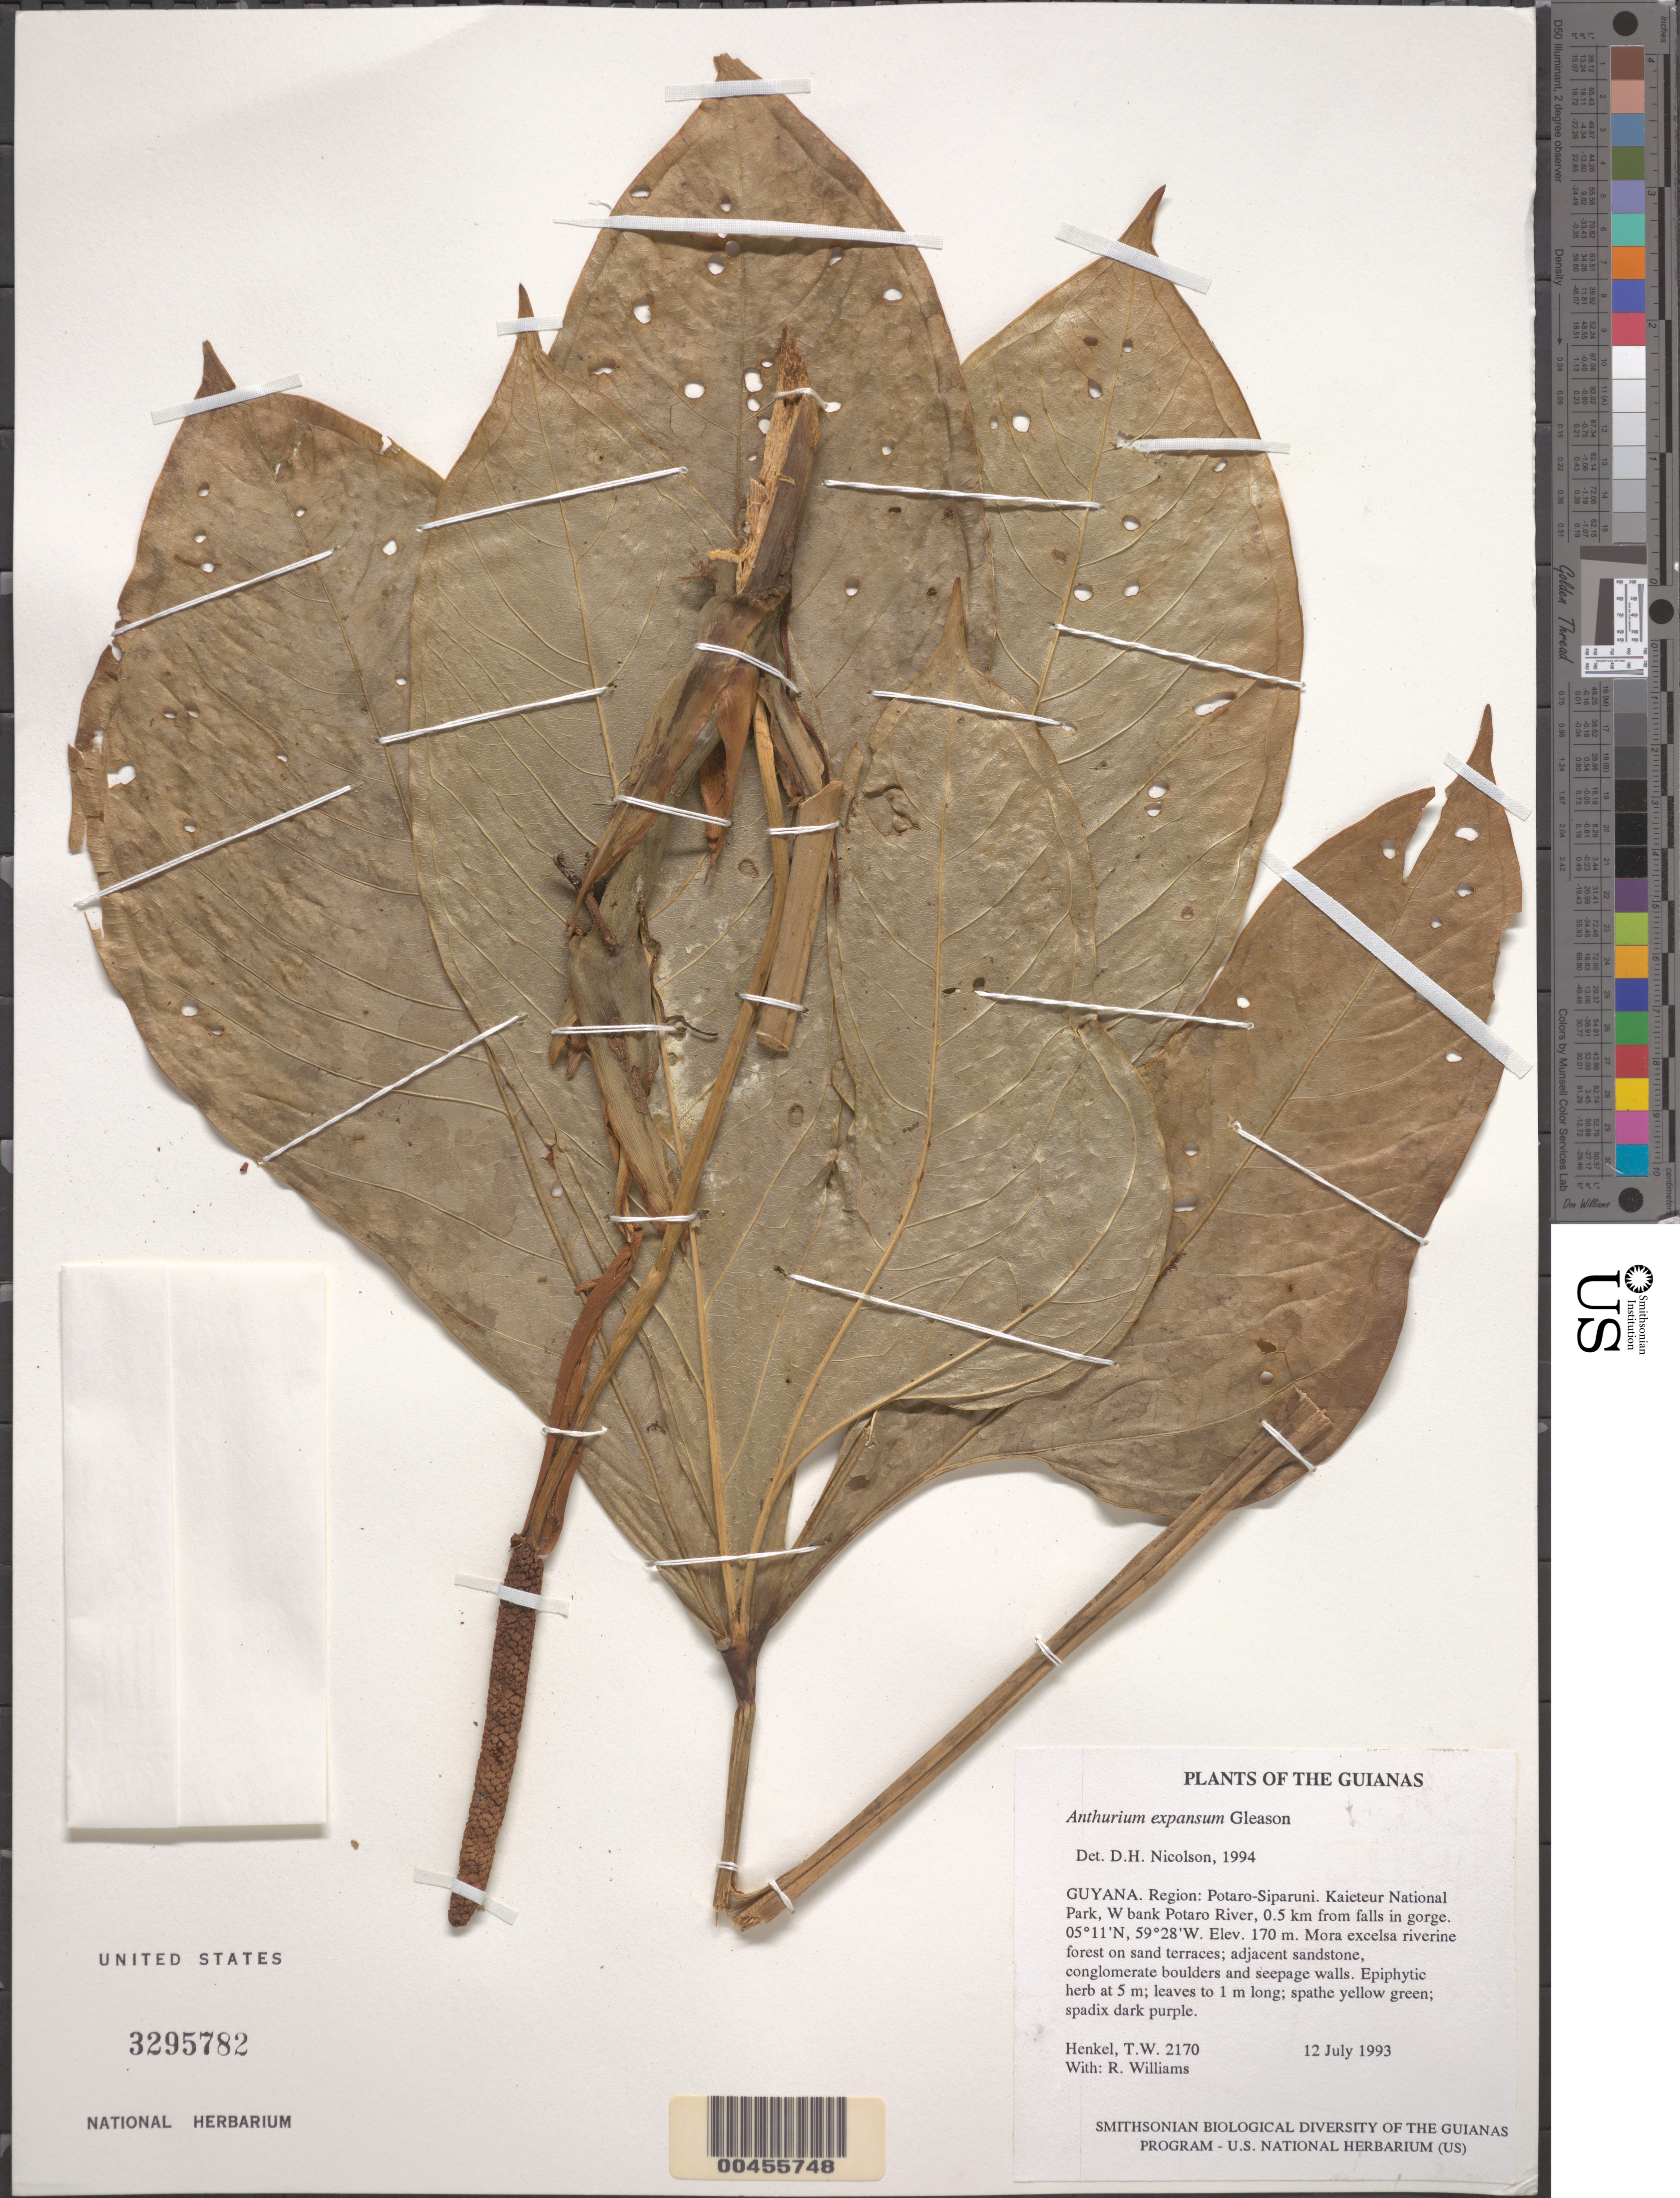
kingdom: Plantae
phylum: Tracheophyta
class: Liliopsida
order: Alismatales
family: Araceae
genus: Anthurium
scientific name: Anthurium expansum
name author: Gleason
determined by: Nicolson, Dan H.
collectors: T. Henkel & R. Williams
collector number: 2170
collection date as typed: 12 July 1993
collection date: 1993-07-12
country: Guyana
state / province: Potaro-Siparuni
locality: Kaieteur National Park, W bank Potaro River, 0.5 km from falls in gorge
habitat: Mora excelsa riverine forest on sand terraces; adjacent sandstone, conglomerate boulders and seepage walls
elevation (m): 170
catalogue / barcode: US 3295782